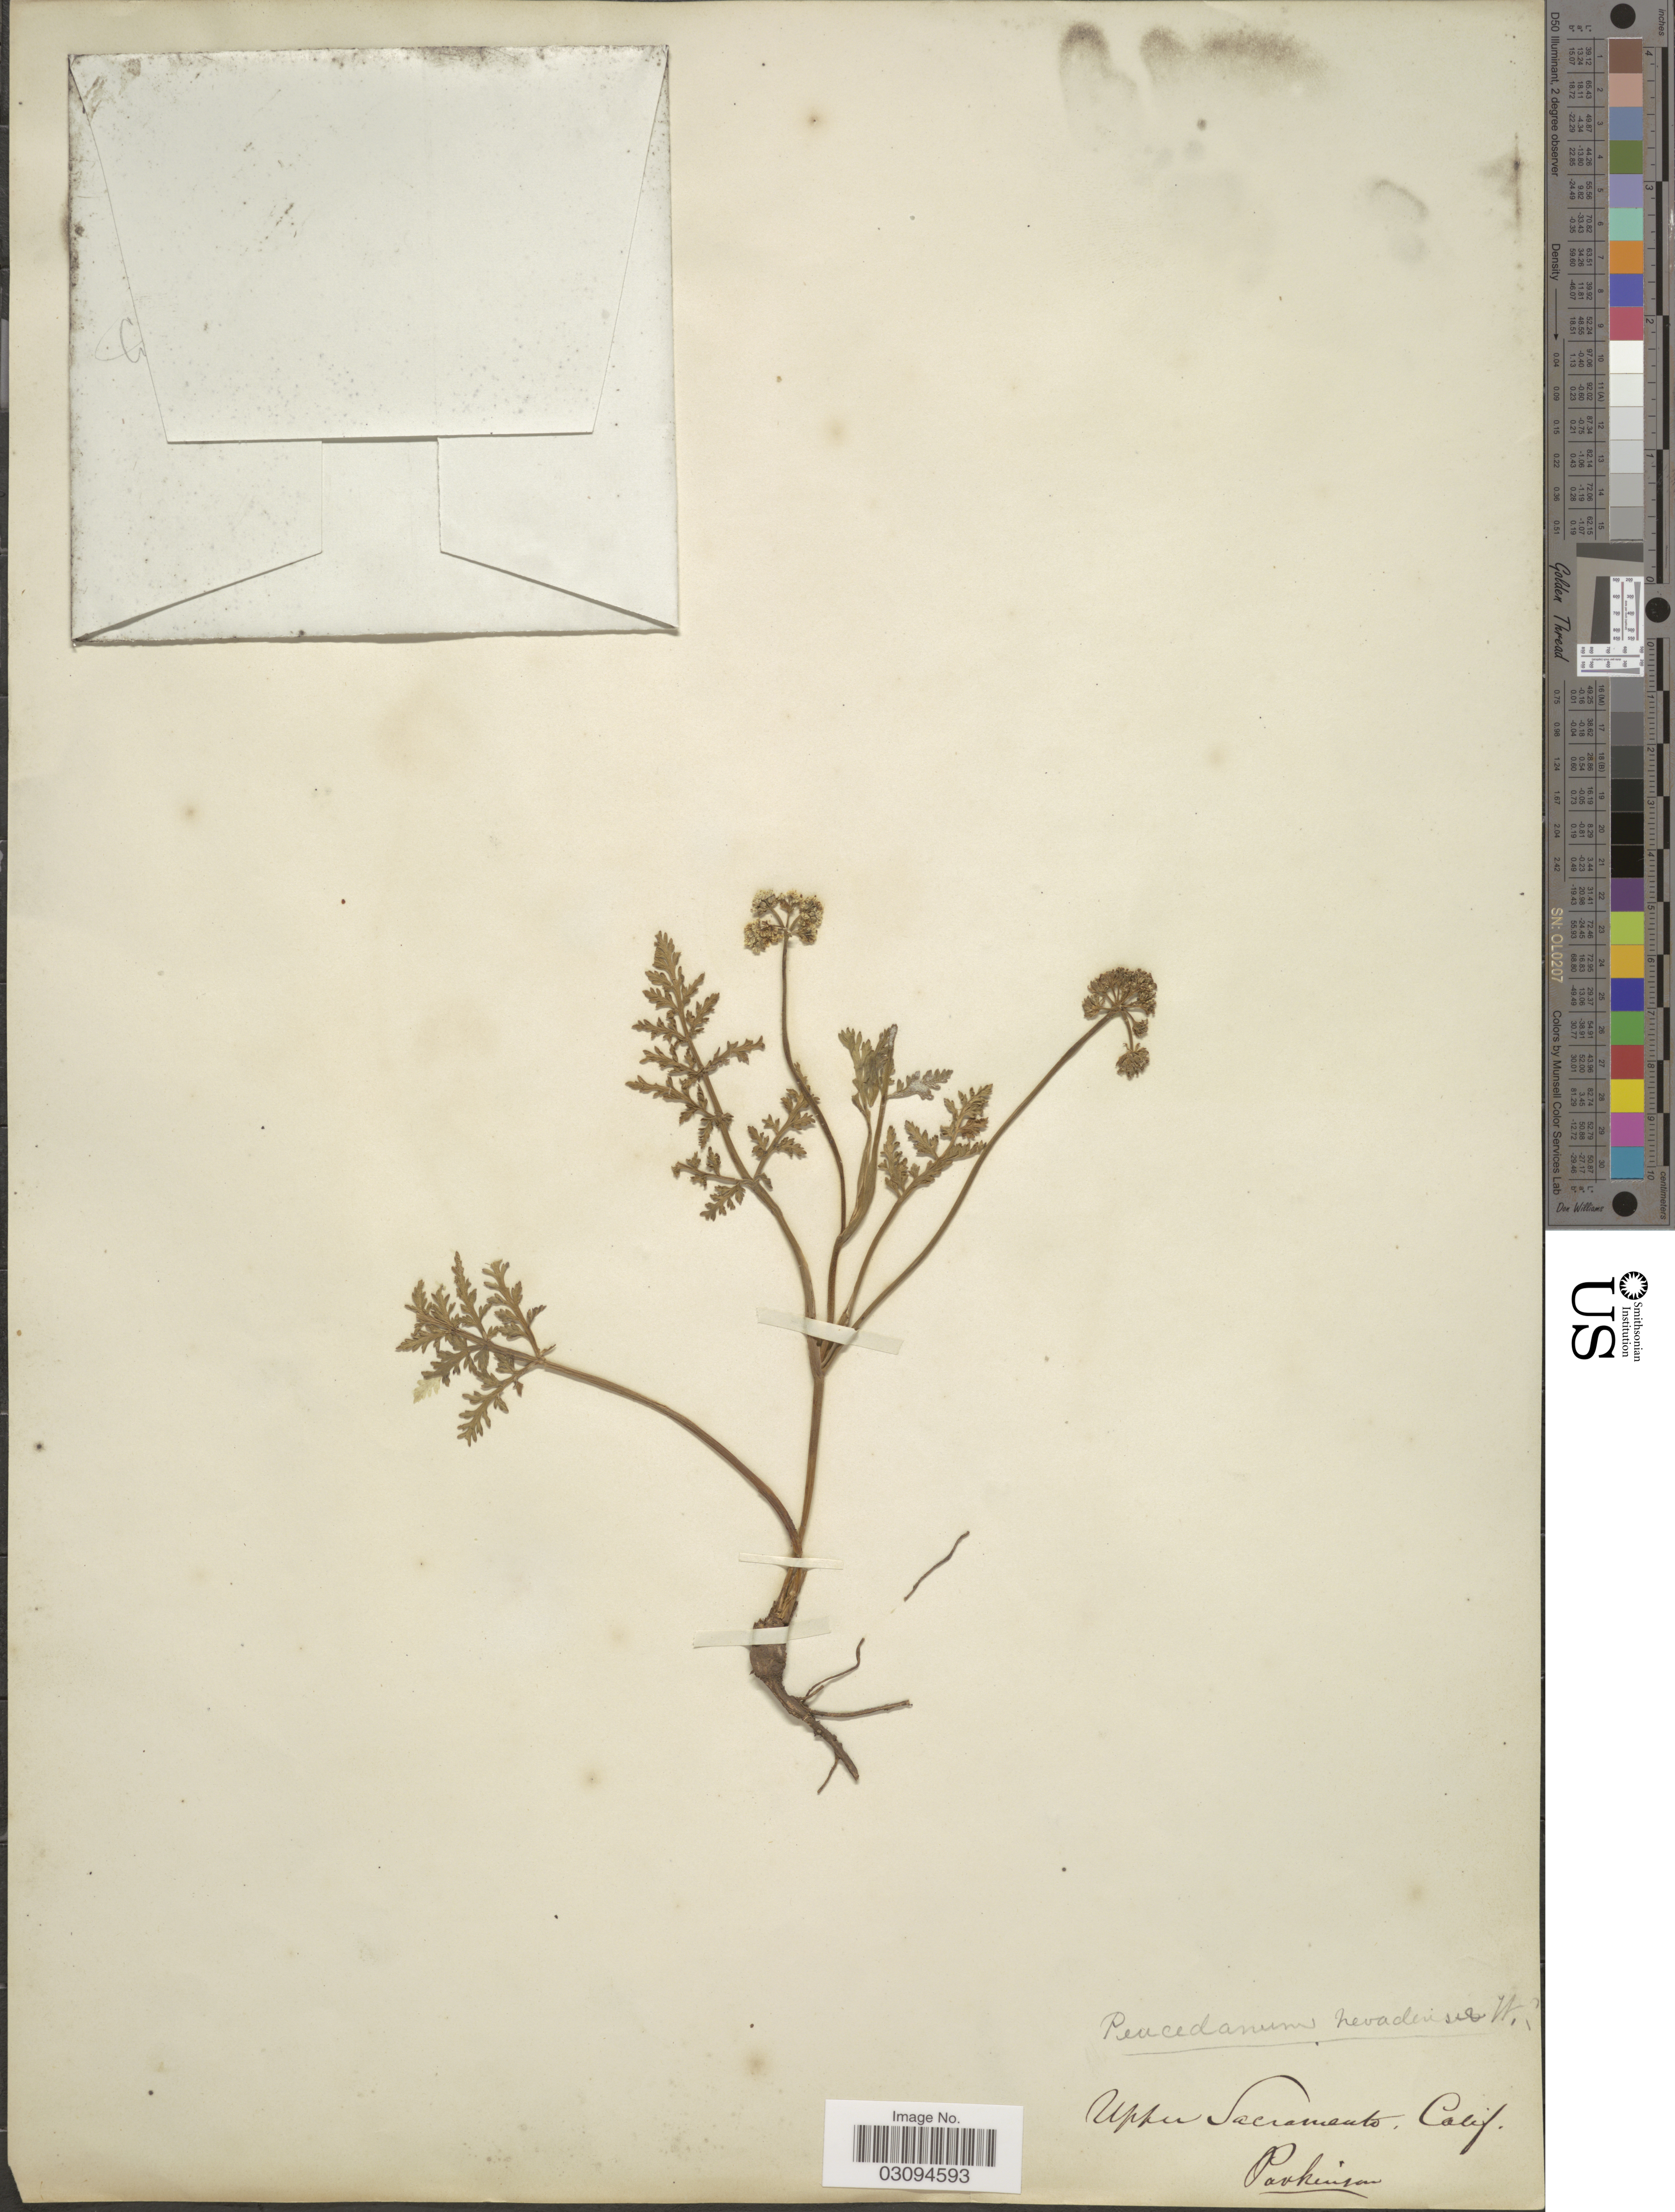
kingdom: Plantae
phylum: Tracheophyta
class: Magnoliopsida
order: Apiales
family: Apiaceae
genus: Lomatium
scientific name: Lomatium nevadense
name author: (S. Watson) J.M. Coult. & Rose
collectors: Parkinson, --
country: United States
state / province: California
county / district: Sacramento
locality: Upper Sacramento. Calif.